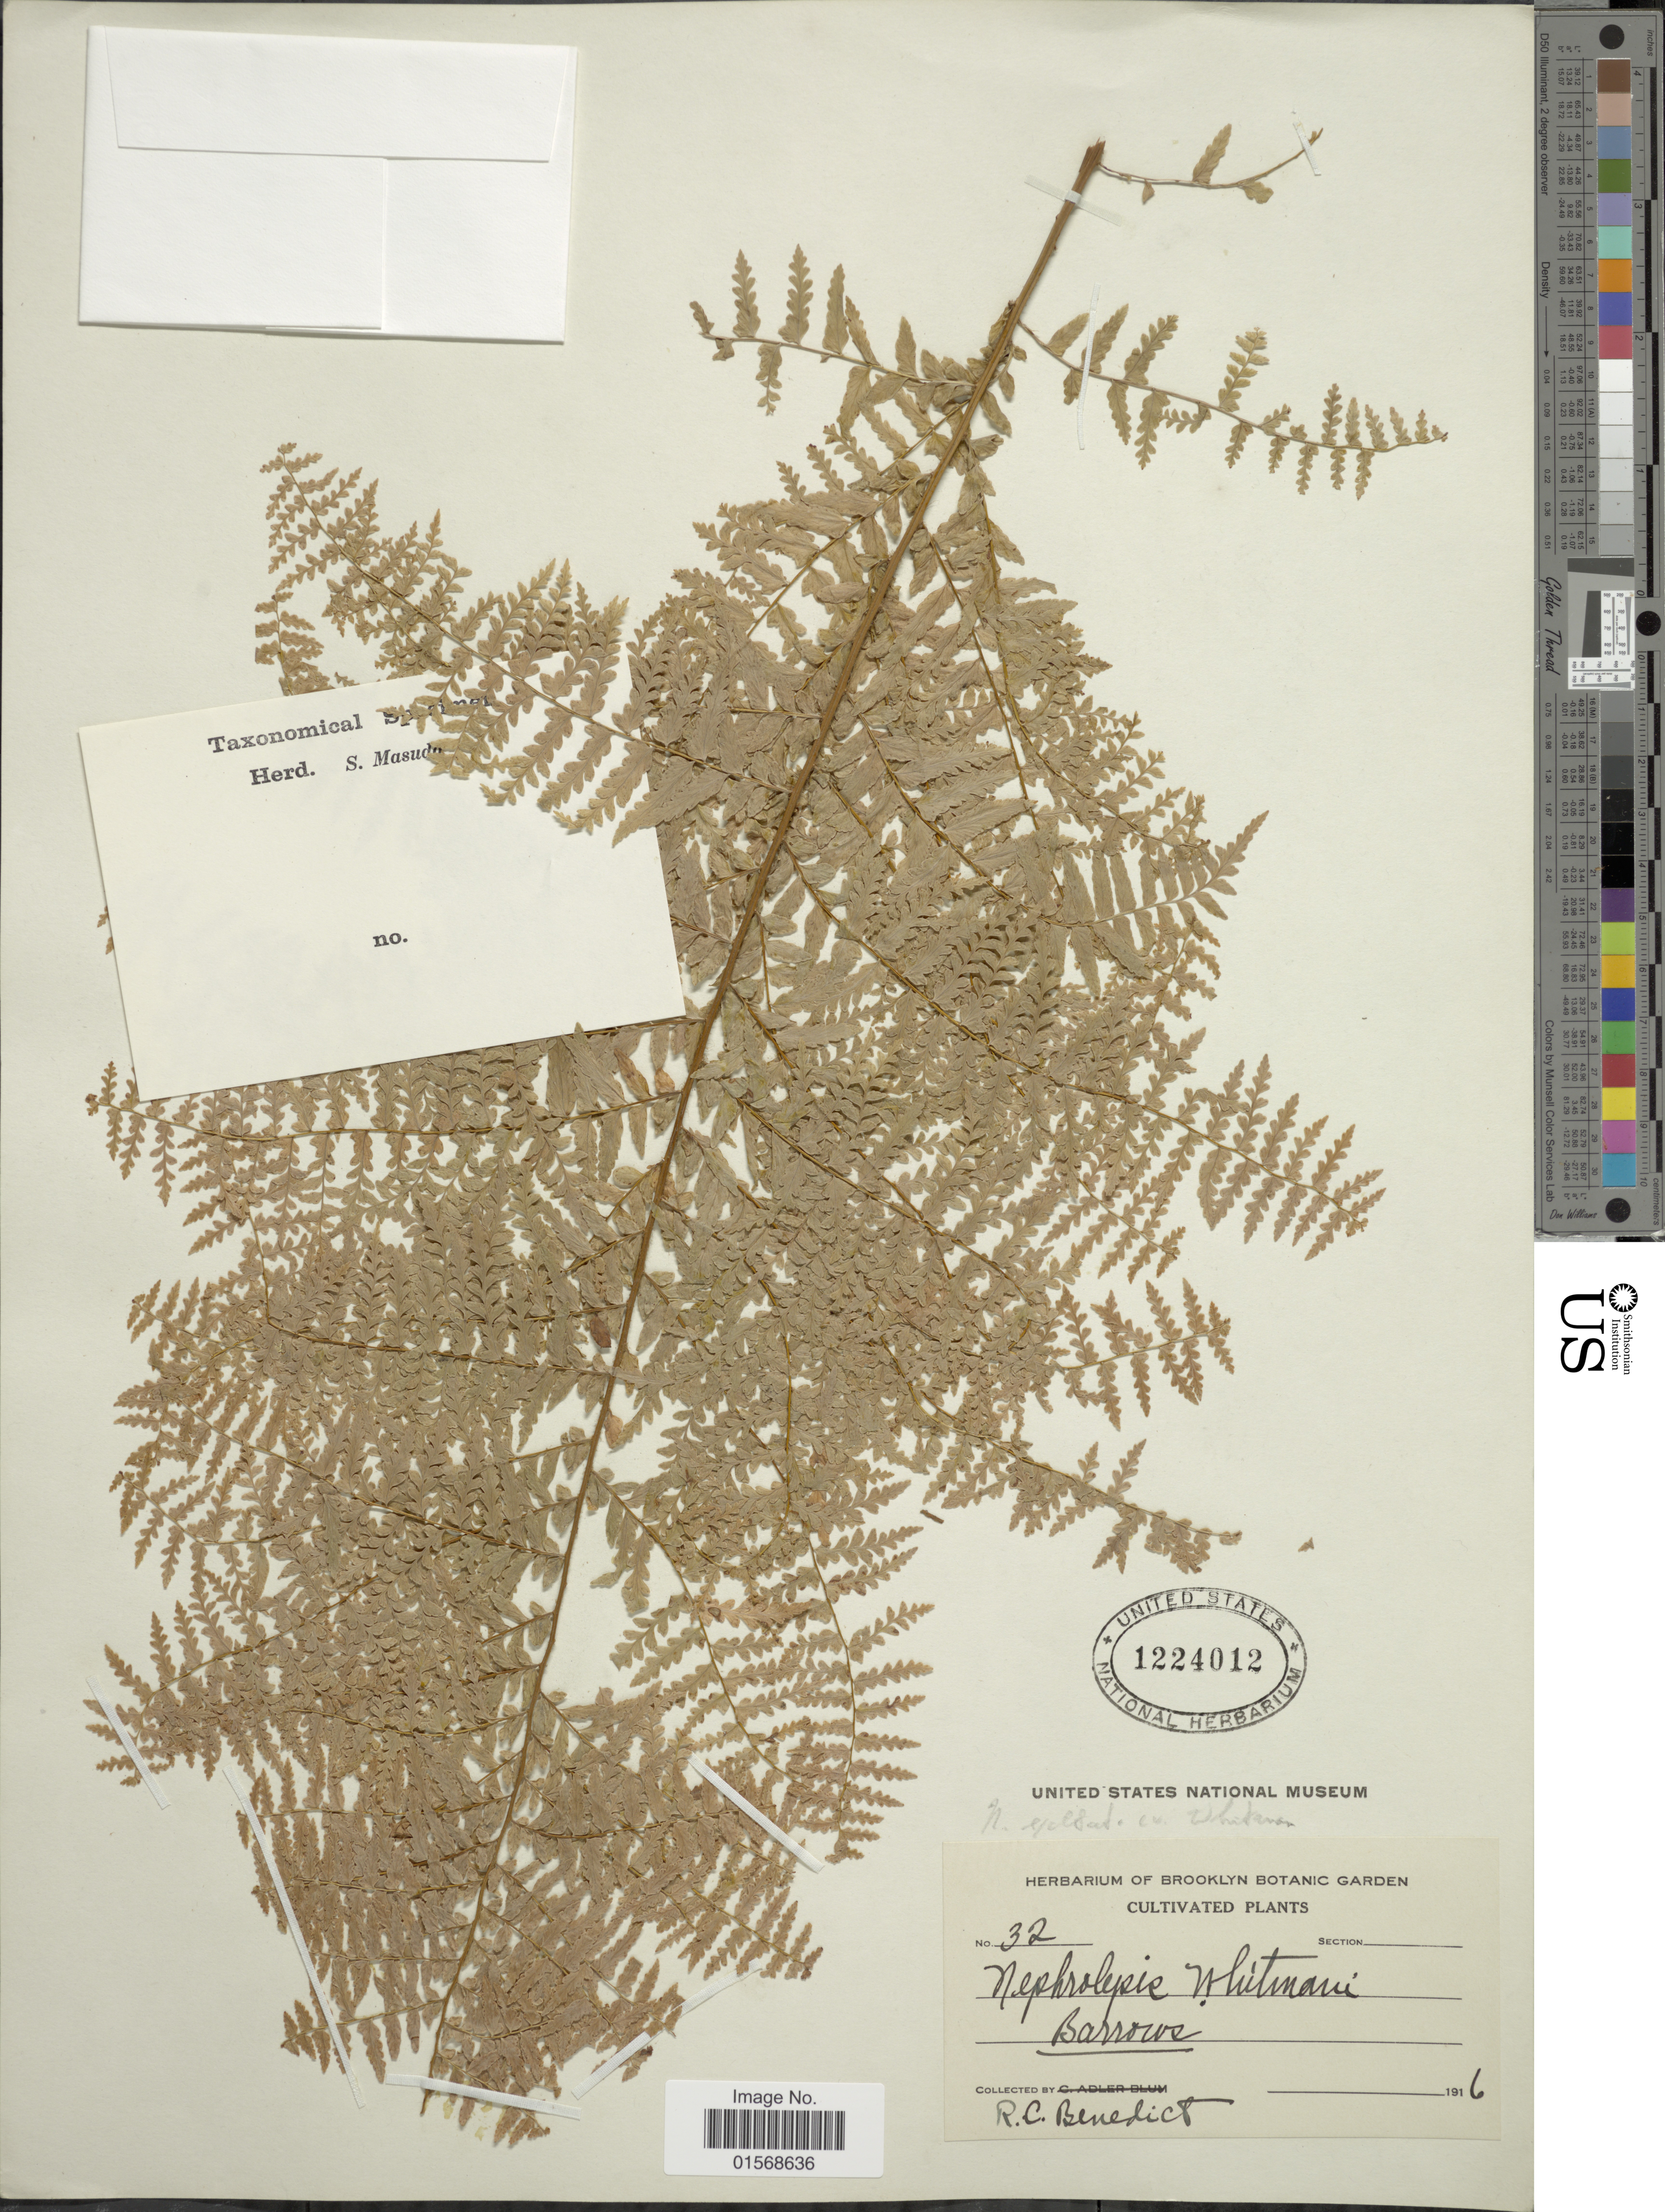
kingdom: Plantae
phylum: Tracheophyta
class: Polypodiopsida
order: Polypodiales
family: Nephrolepidaceae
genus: Nephrolepis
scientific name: Nephrolepis 'Whitman'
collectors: R. C. Benedict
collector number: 32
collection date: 1916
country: United States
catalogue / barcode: US 1224012